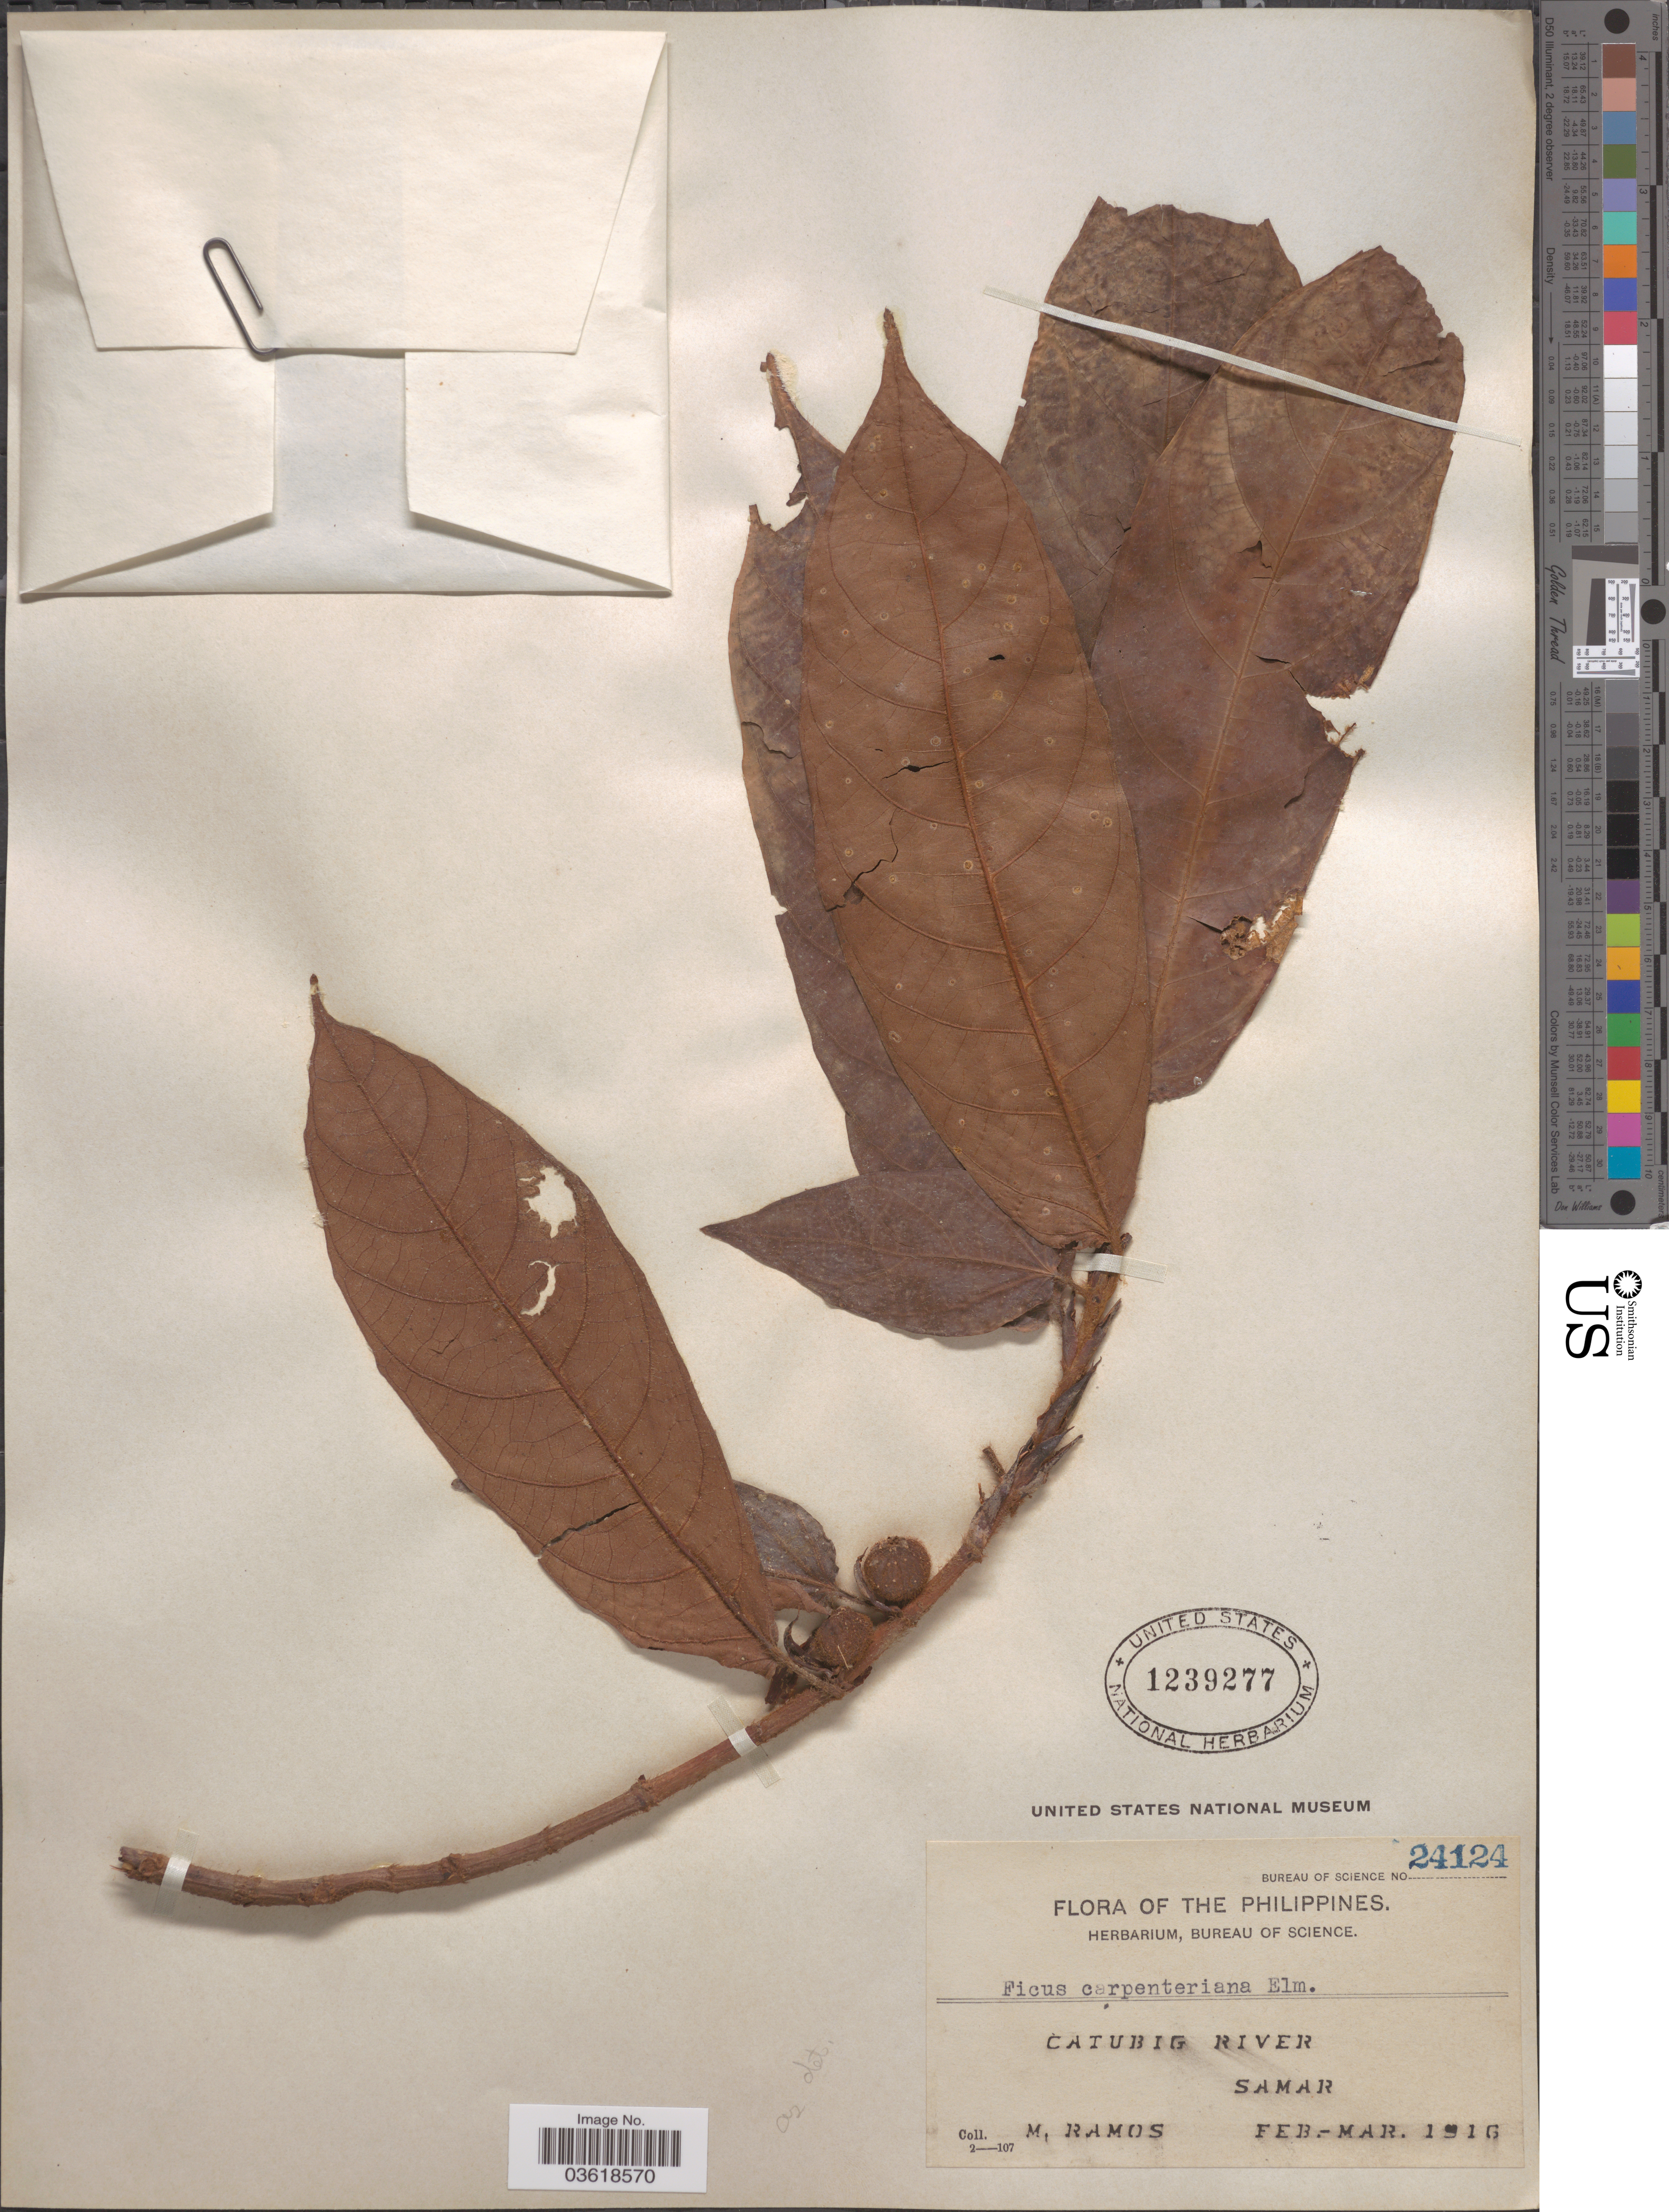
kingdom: Plantae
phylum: Tracheophyta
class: Magnoliopsida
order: Rosales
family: Moraceae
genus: Ficus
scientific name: Ficus carpenteriana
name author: Elmer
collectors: M. Ramos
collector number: Bureau of Science 24124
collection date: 1916-02/1916-03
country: Philippines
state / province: Eastern Visayas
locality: Catubig River. Samar.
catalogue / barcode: US 1239277